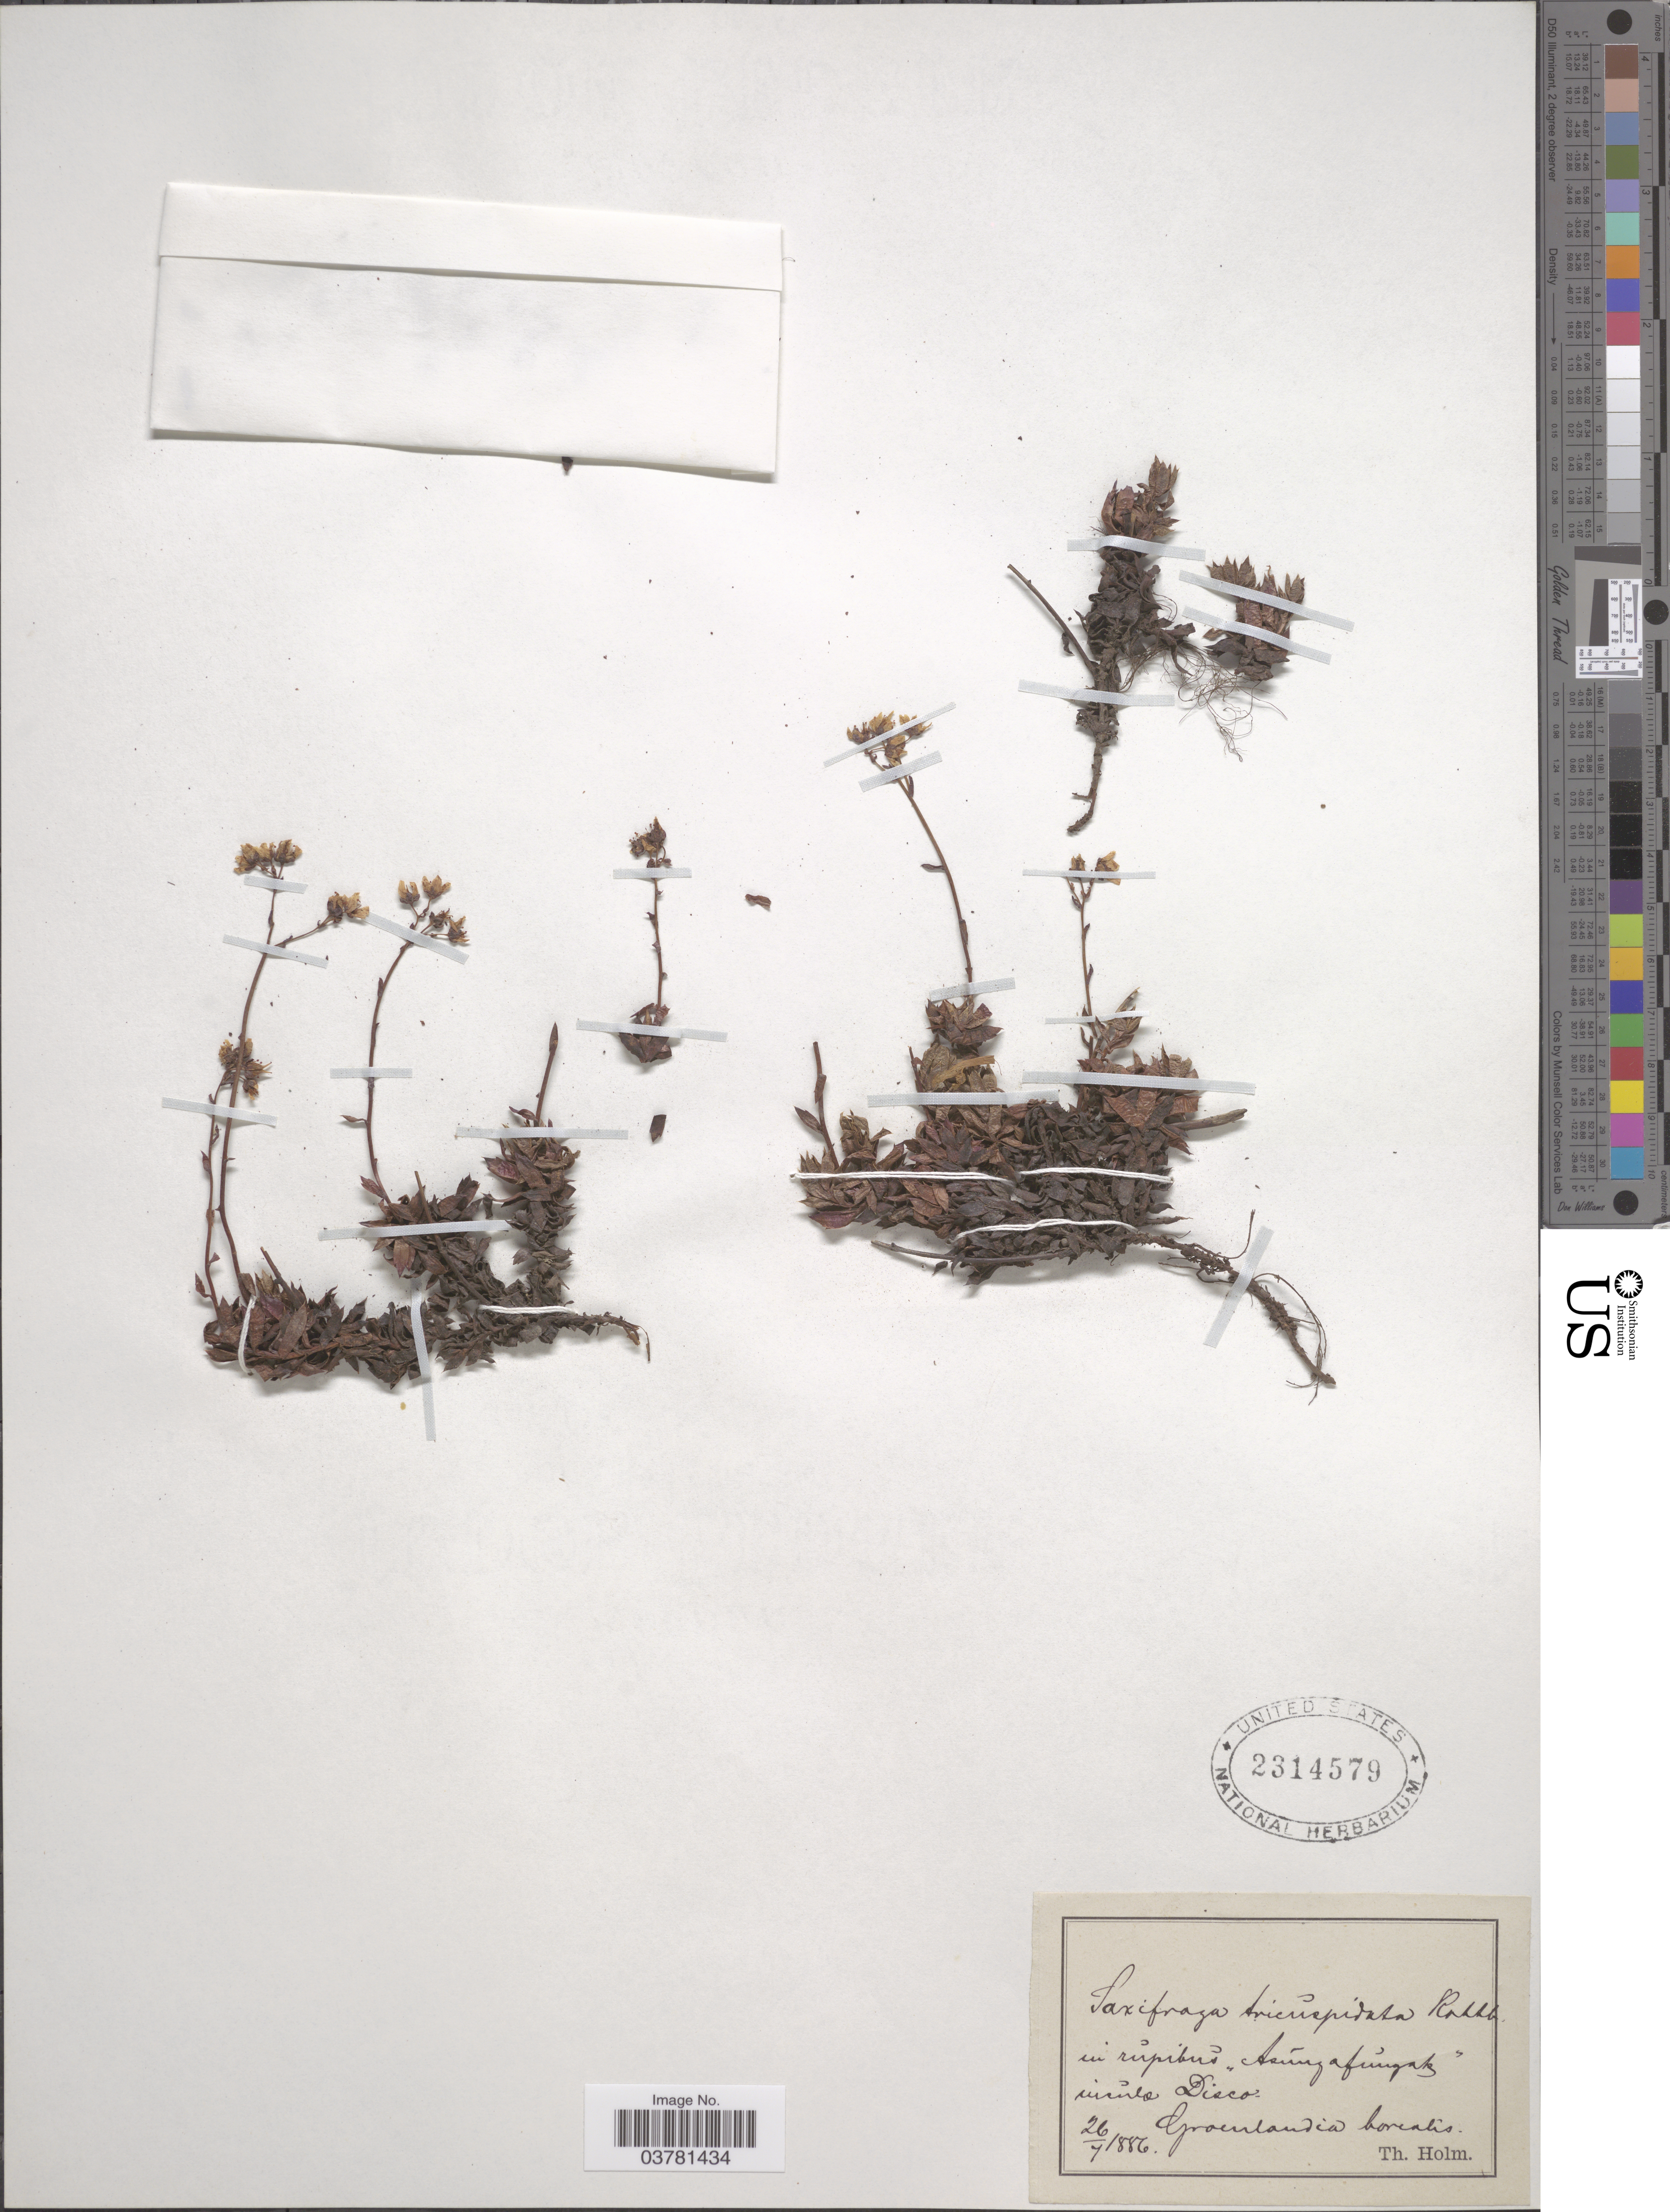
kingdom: Plantae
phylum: Tracheophyta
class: Magnoliopsida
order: Saxifragales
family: Saxifragaceae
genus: Saxifraga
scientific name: Saxifraga tricuspidata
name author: Rottb.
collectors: T. Holm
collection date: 1886-07-26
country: Greenland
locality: In rupibus [illegible text] [illegible text] Disco. Groenlandica borealis.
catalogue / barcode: US 2314579